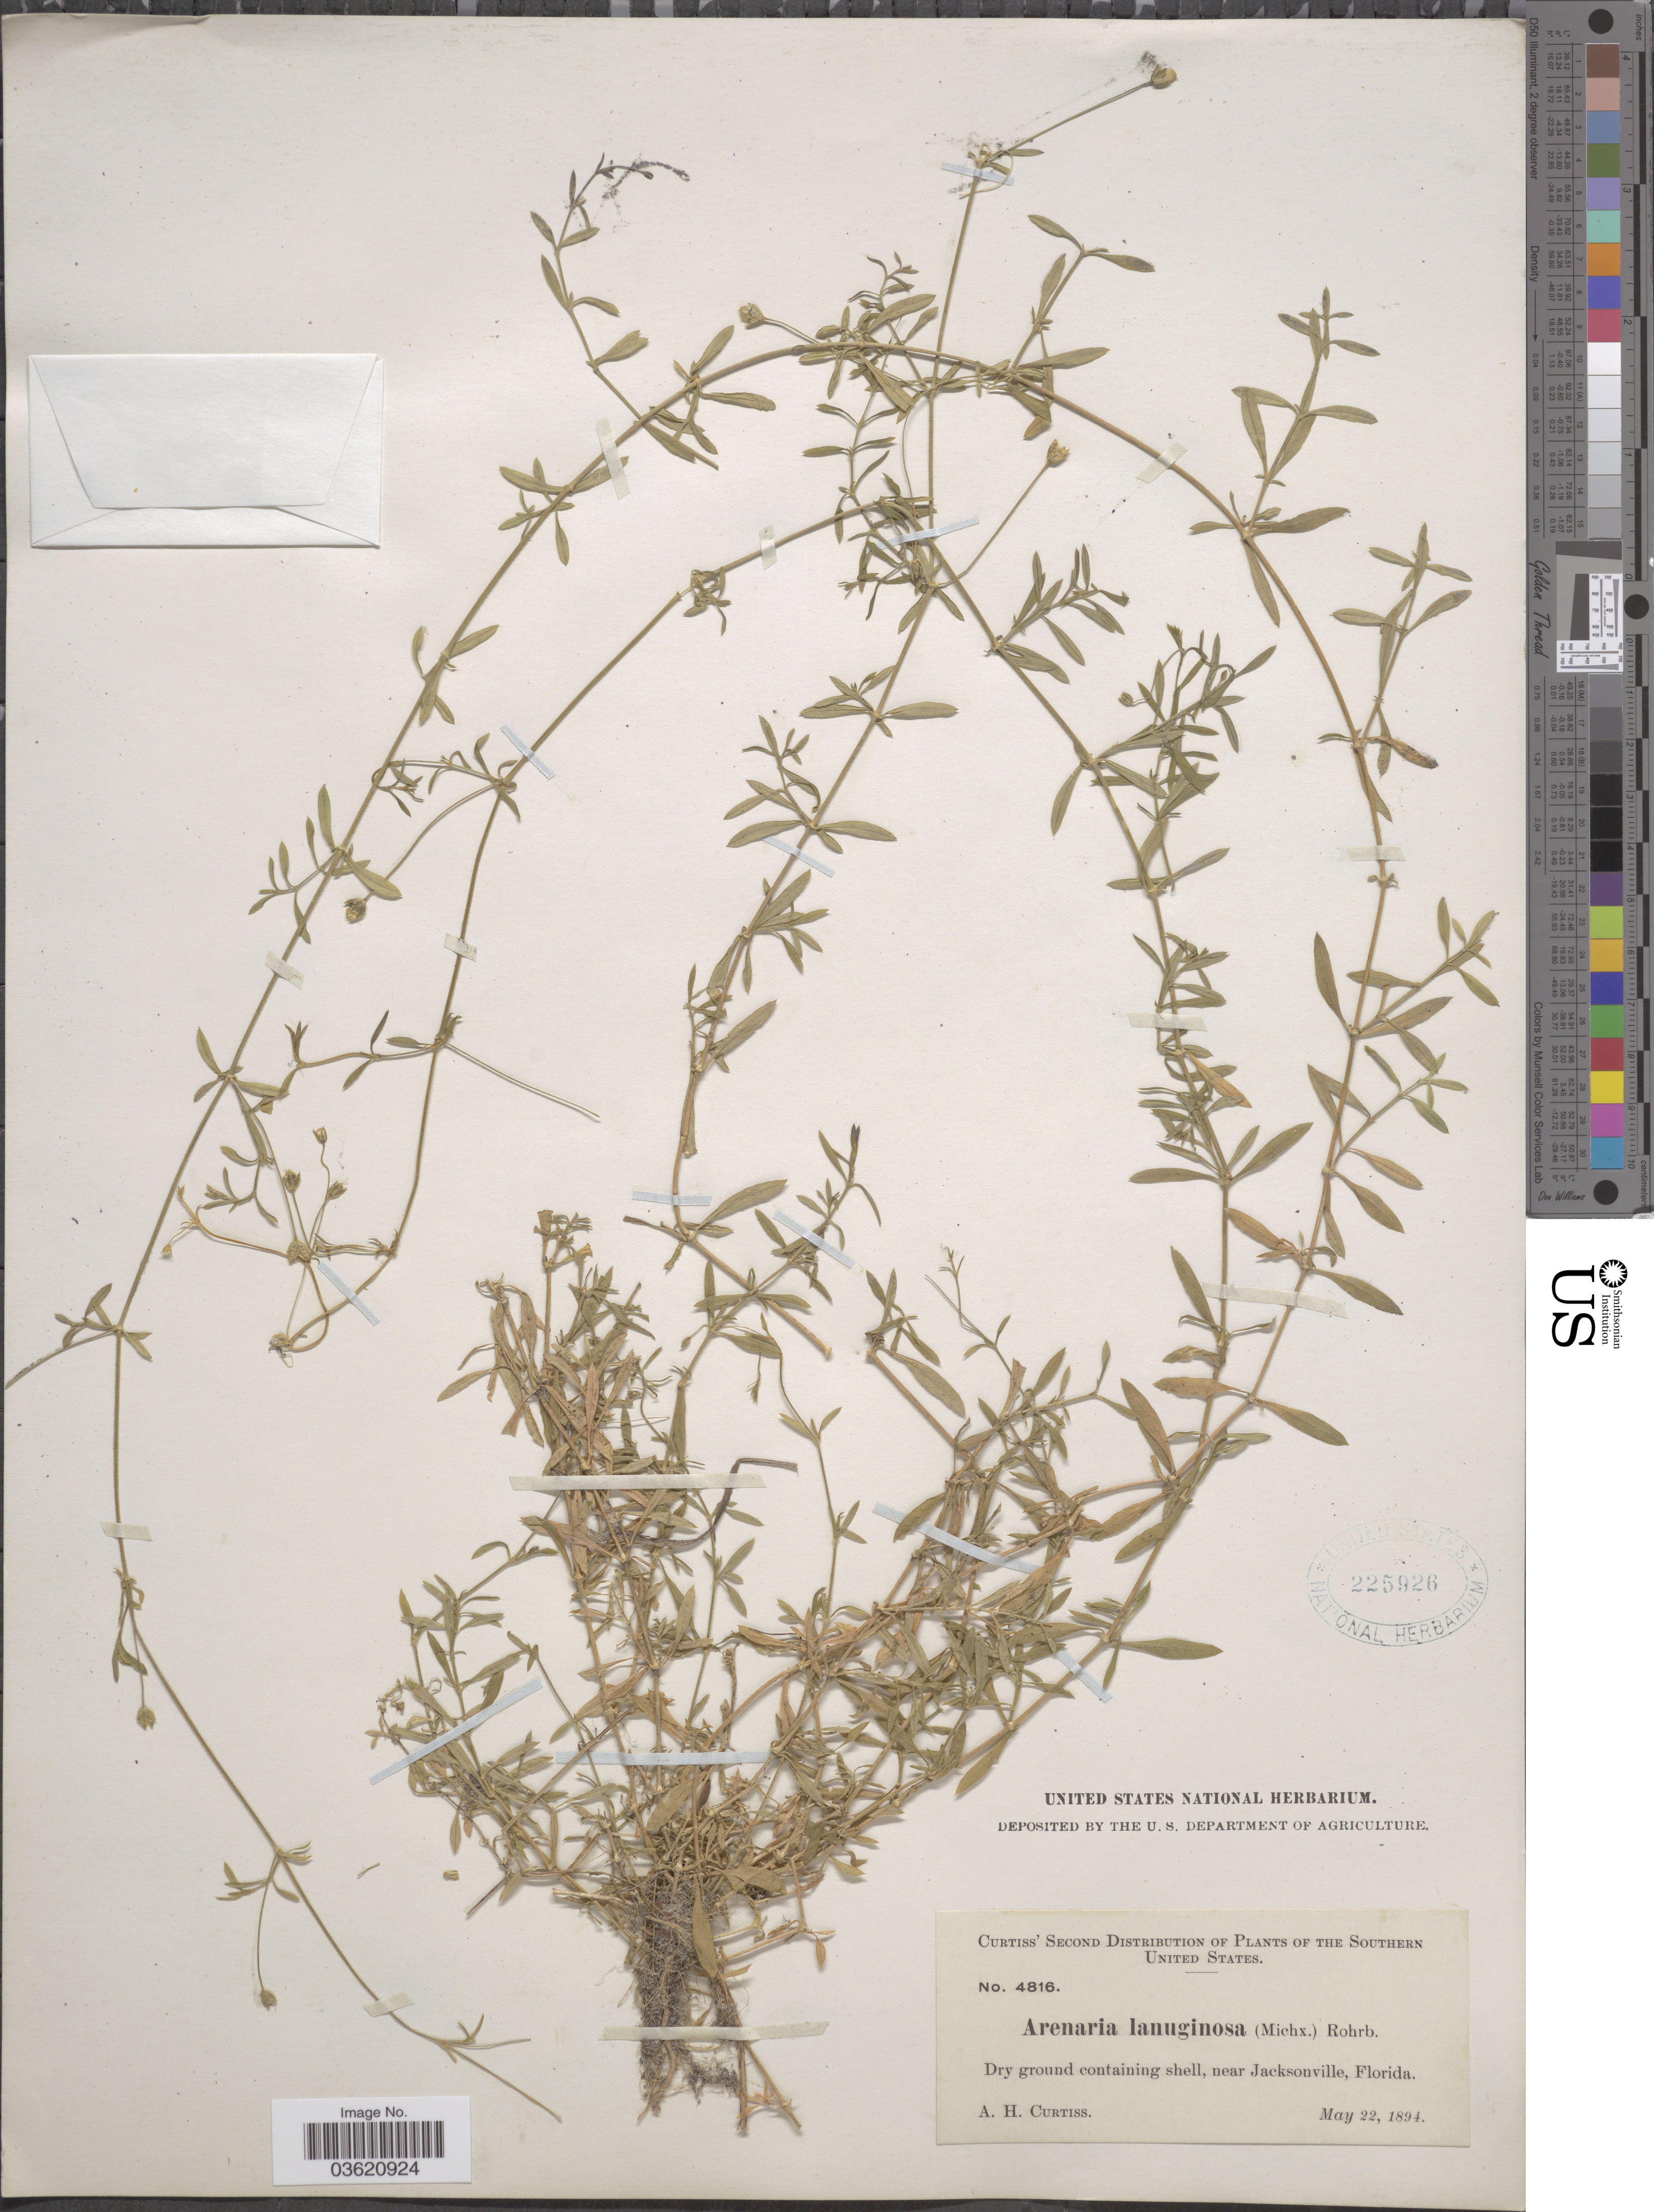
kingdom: Plantae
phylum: Tracheophyta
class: Magnoliopsida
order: Caryophyllales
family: Caryophyllaceae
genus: Arenaria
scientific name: Arenaria lanuginosa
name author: (Michx.) Rohrb.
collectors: A. H. Curtiss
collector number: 4816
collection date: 1894-05-22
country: United States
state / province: Florida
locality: Southern United States. Near Jacksonville.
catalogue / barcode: US 225926